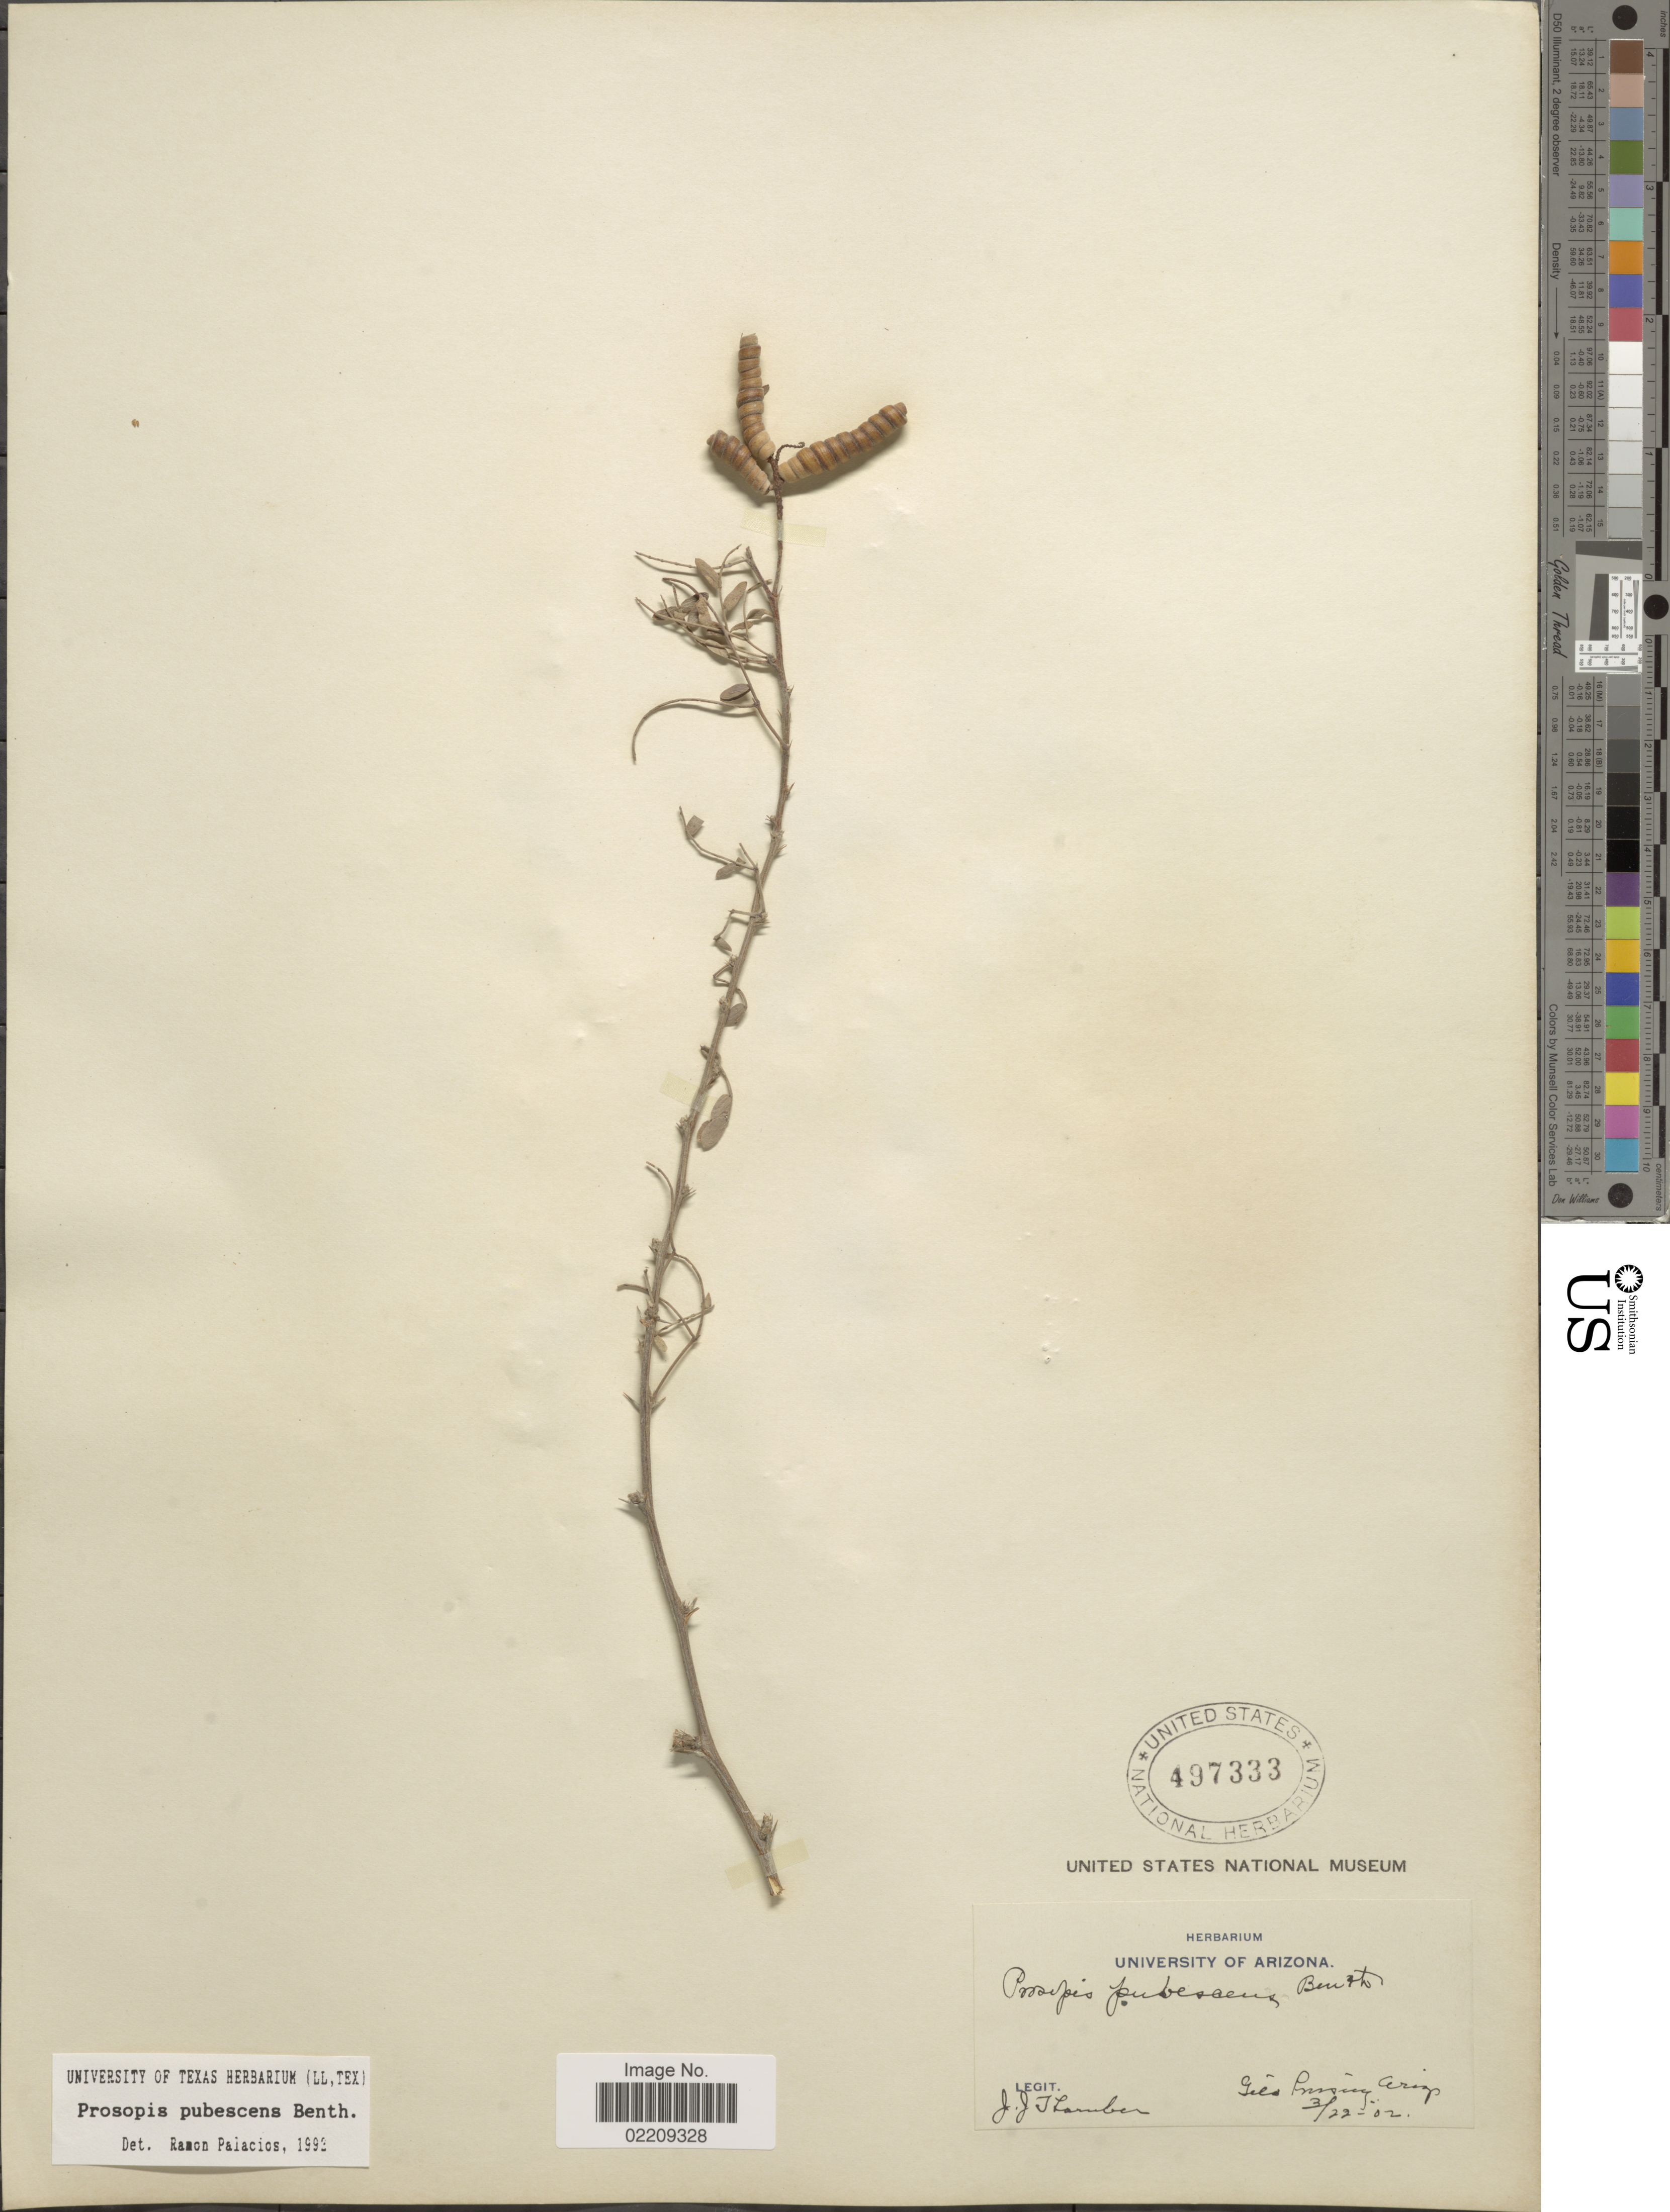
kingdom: Plantae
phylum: Tracheophyta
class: Magnoliopsida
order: Fabales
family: Fabaceae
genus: Strombocarpa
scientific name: Strombocarpa pubescens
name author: (Benth.) A. Gray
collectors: J. Thornber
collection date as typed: Transcribed d/m/y: 22/3/02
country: United States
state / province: Arizona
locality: Gila Pinsey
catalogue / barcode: US 497333